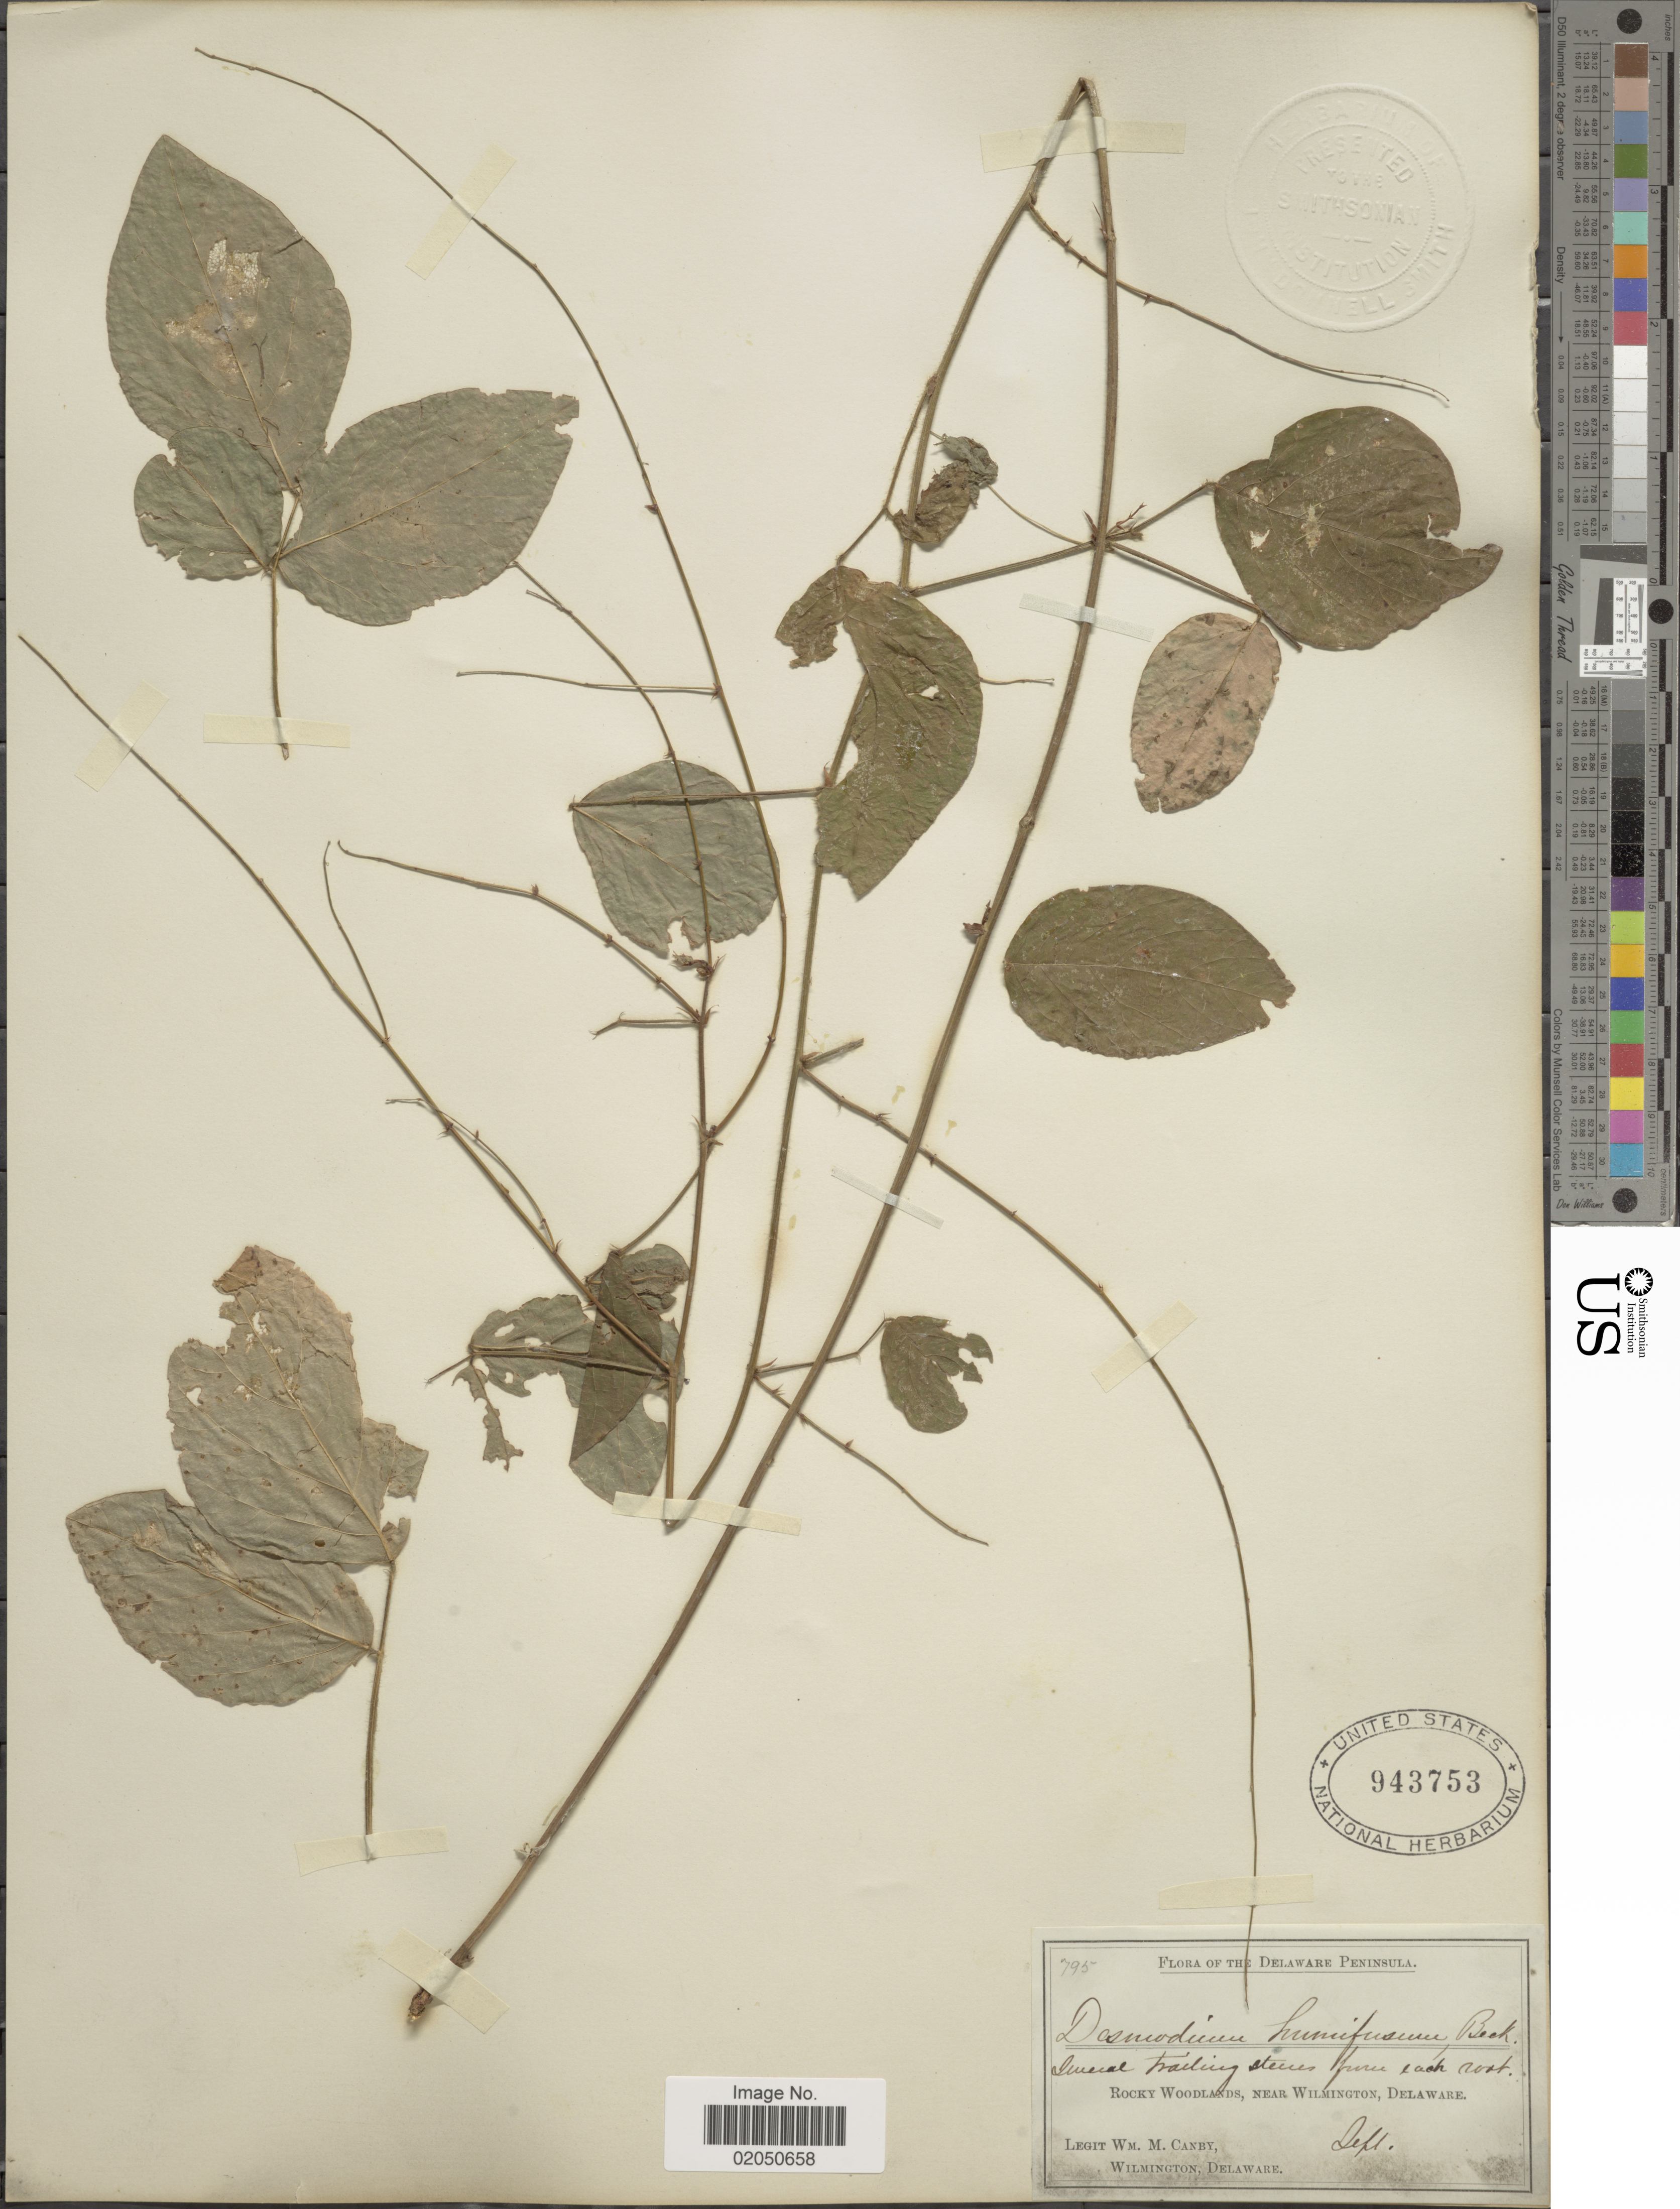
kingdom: Plantae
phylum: Tracheophyta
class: Magnoliopsida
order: Fabales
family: Fabaceae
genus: Desmodium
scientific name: Desmodium glabellum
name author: (Michx.) DC.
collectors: W. M. Canby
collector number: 795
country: United States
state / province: Delaware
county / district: New Castle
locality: Near Wilmington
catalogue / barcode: US 943753